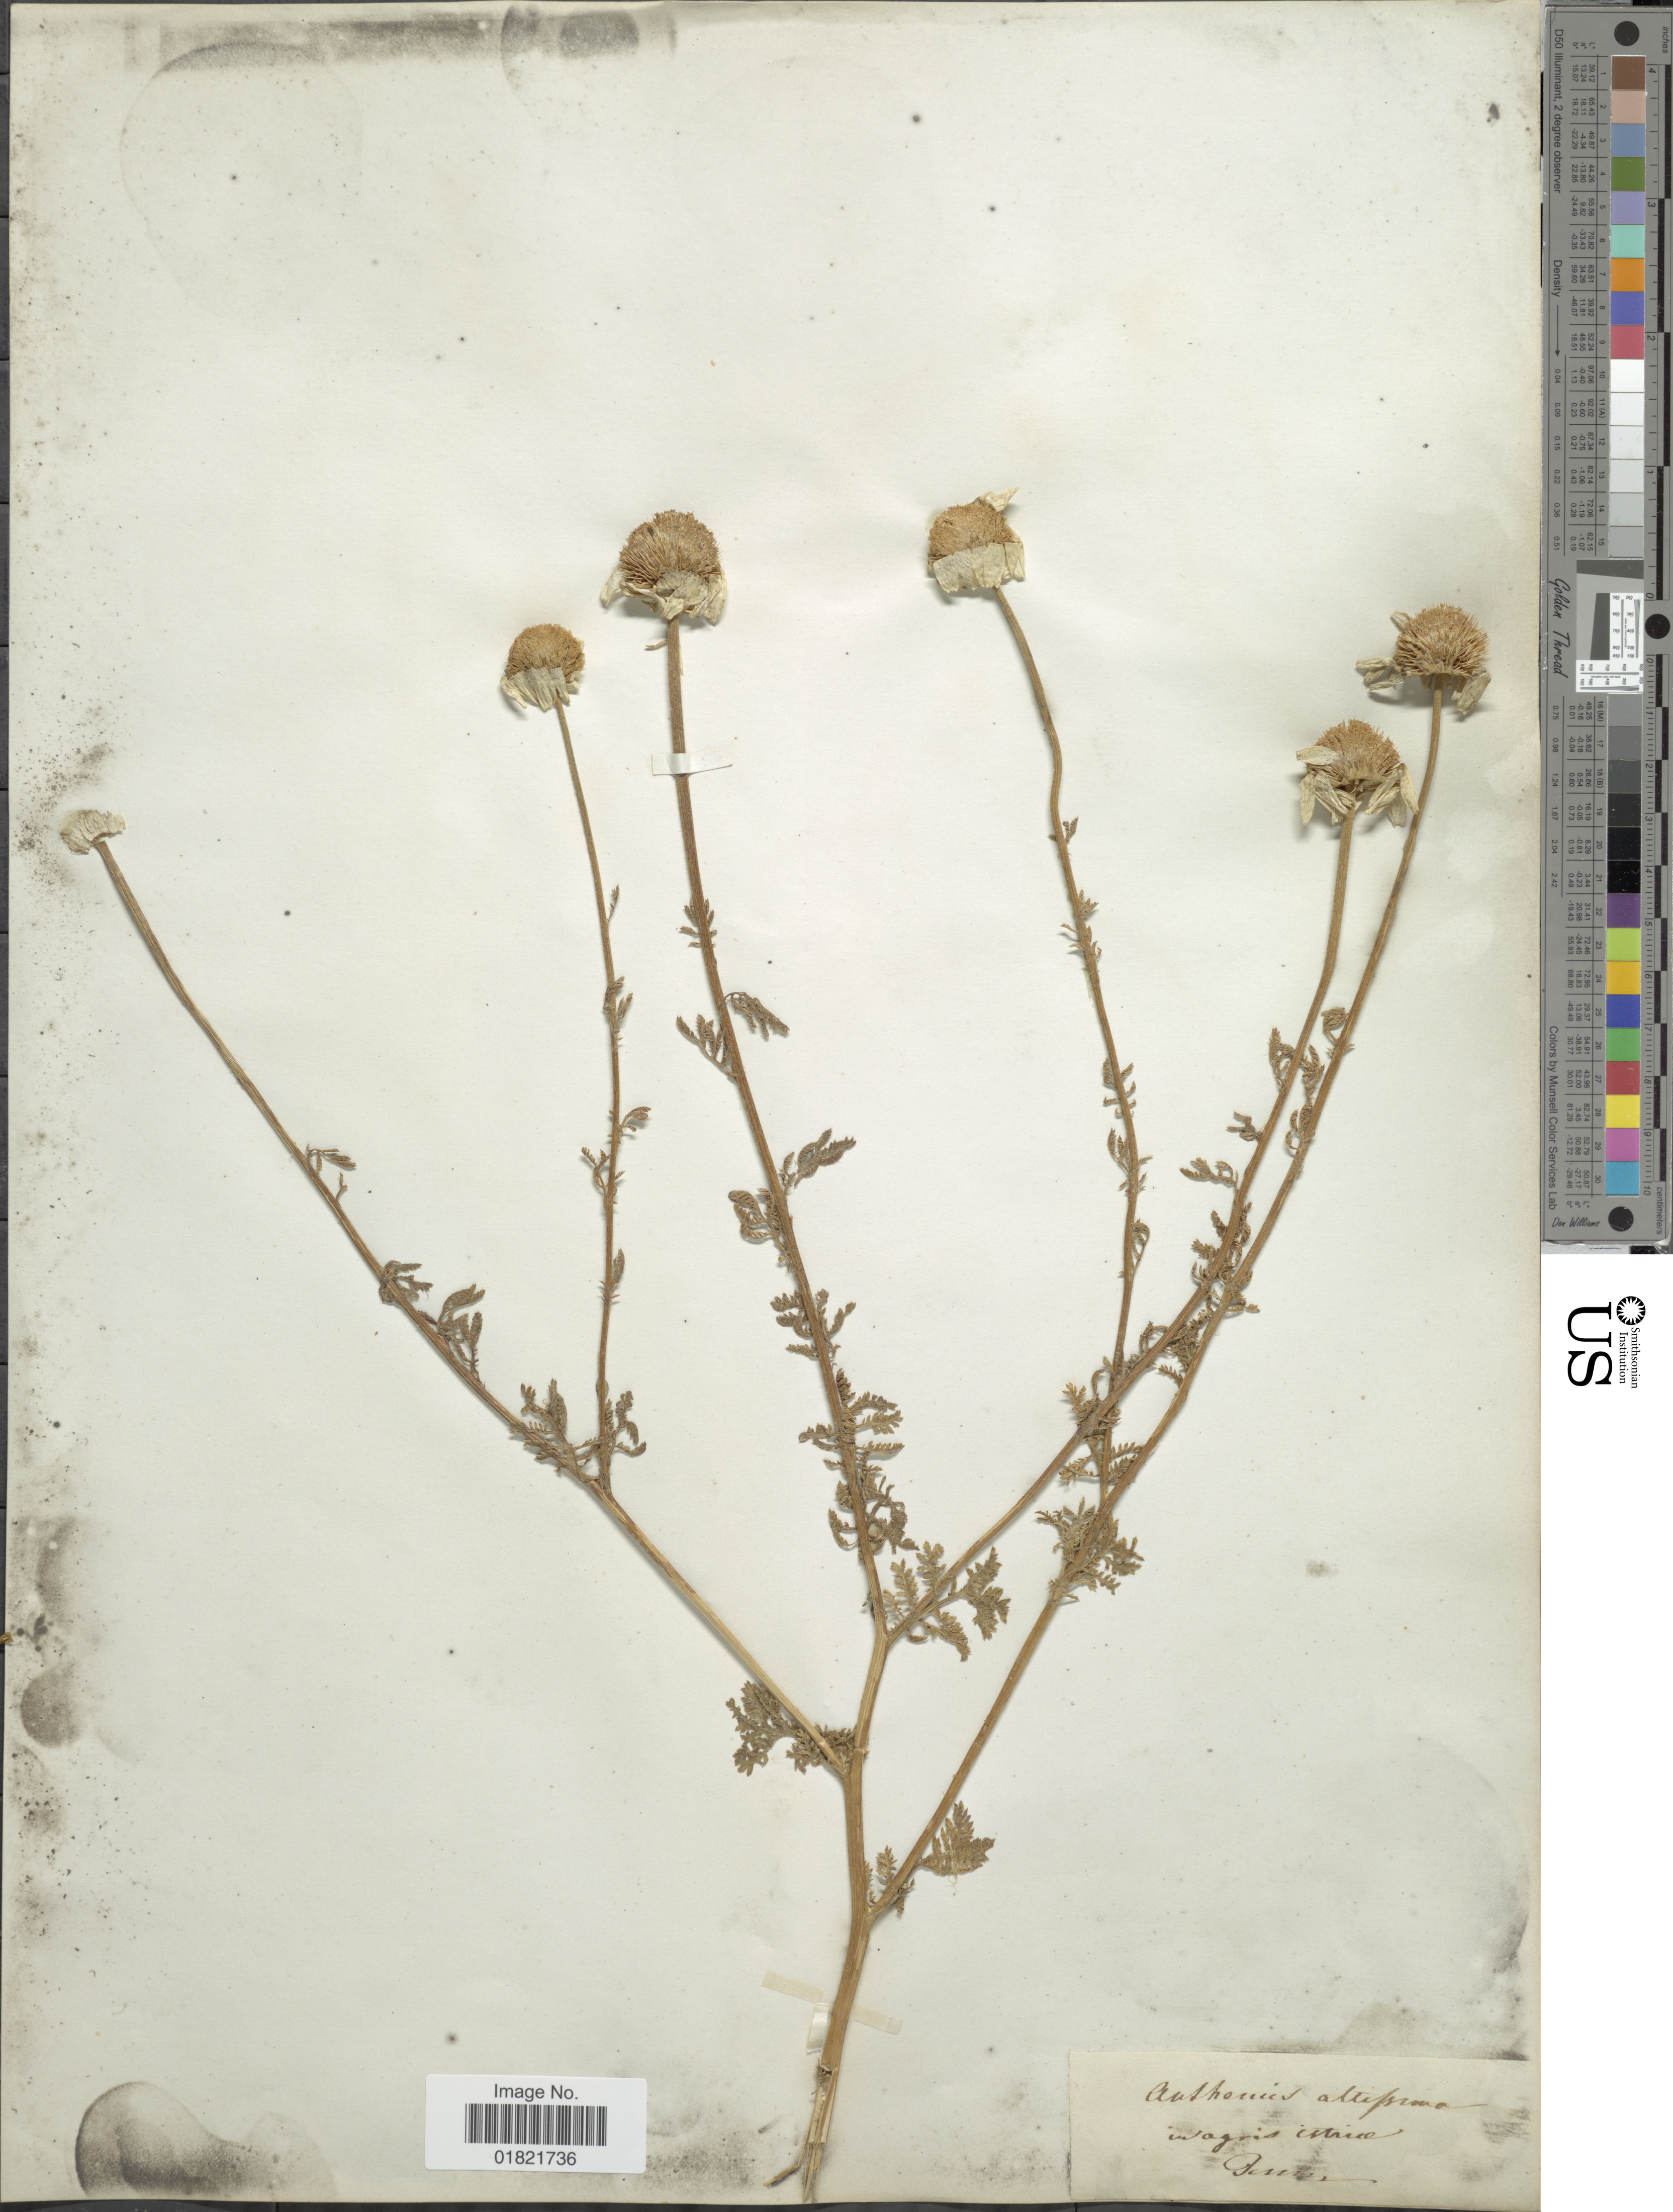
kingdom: Plantae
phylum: Tracheophyta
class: Magnoliopsida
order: Asterales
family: Asteraceae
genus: Anthemis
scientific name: Anthemis altissima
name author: L.